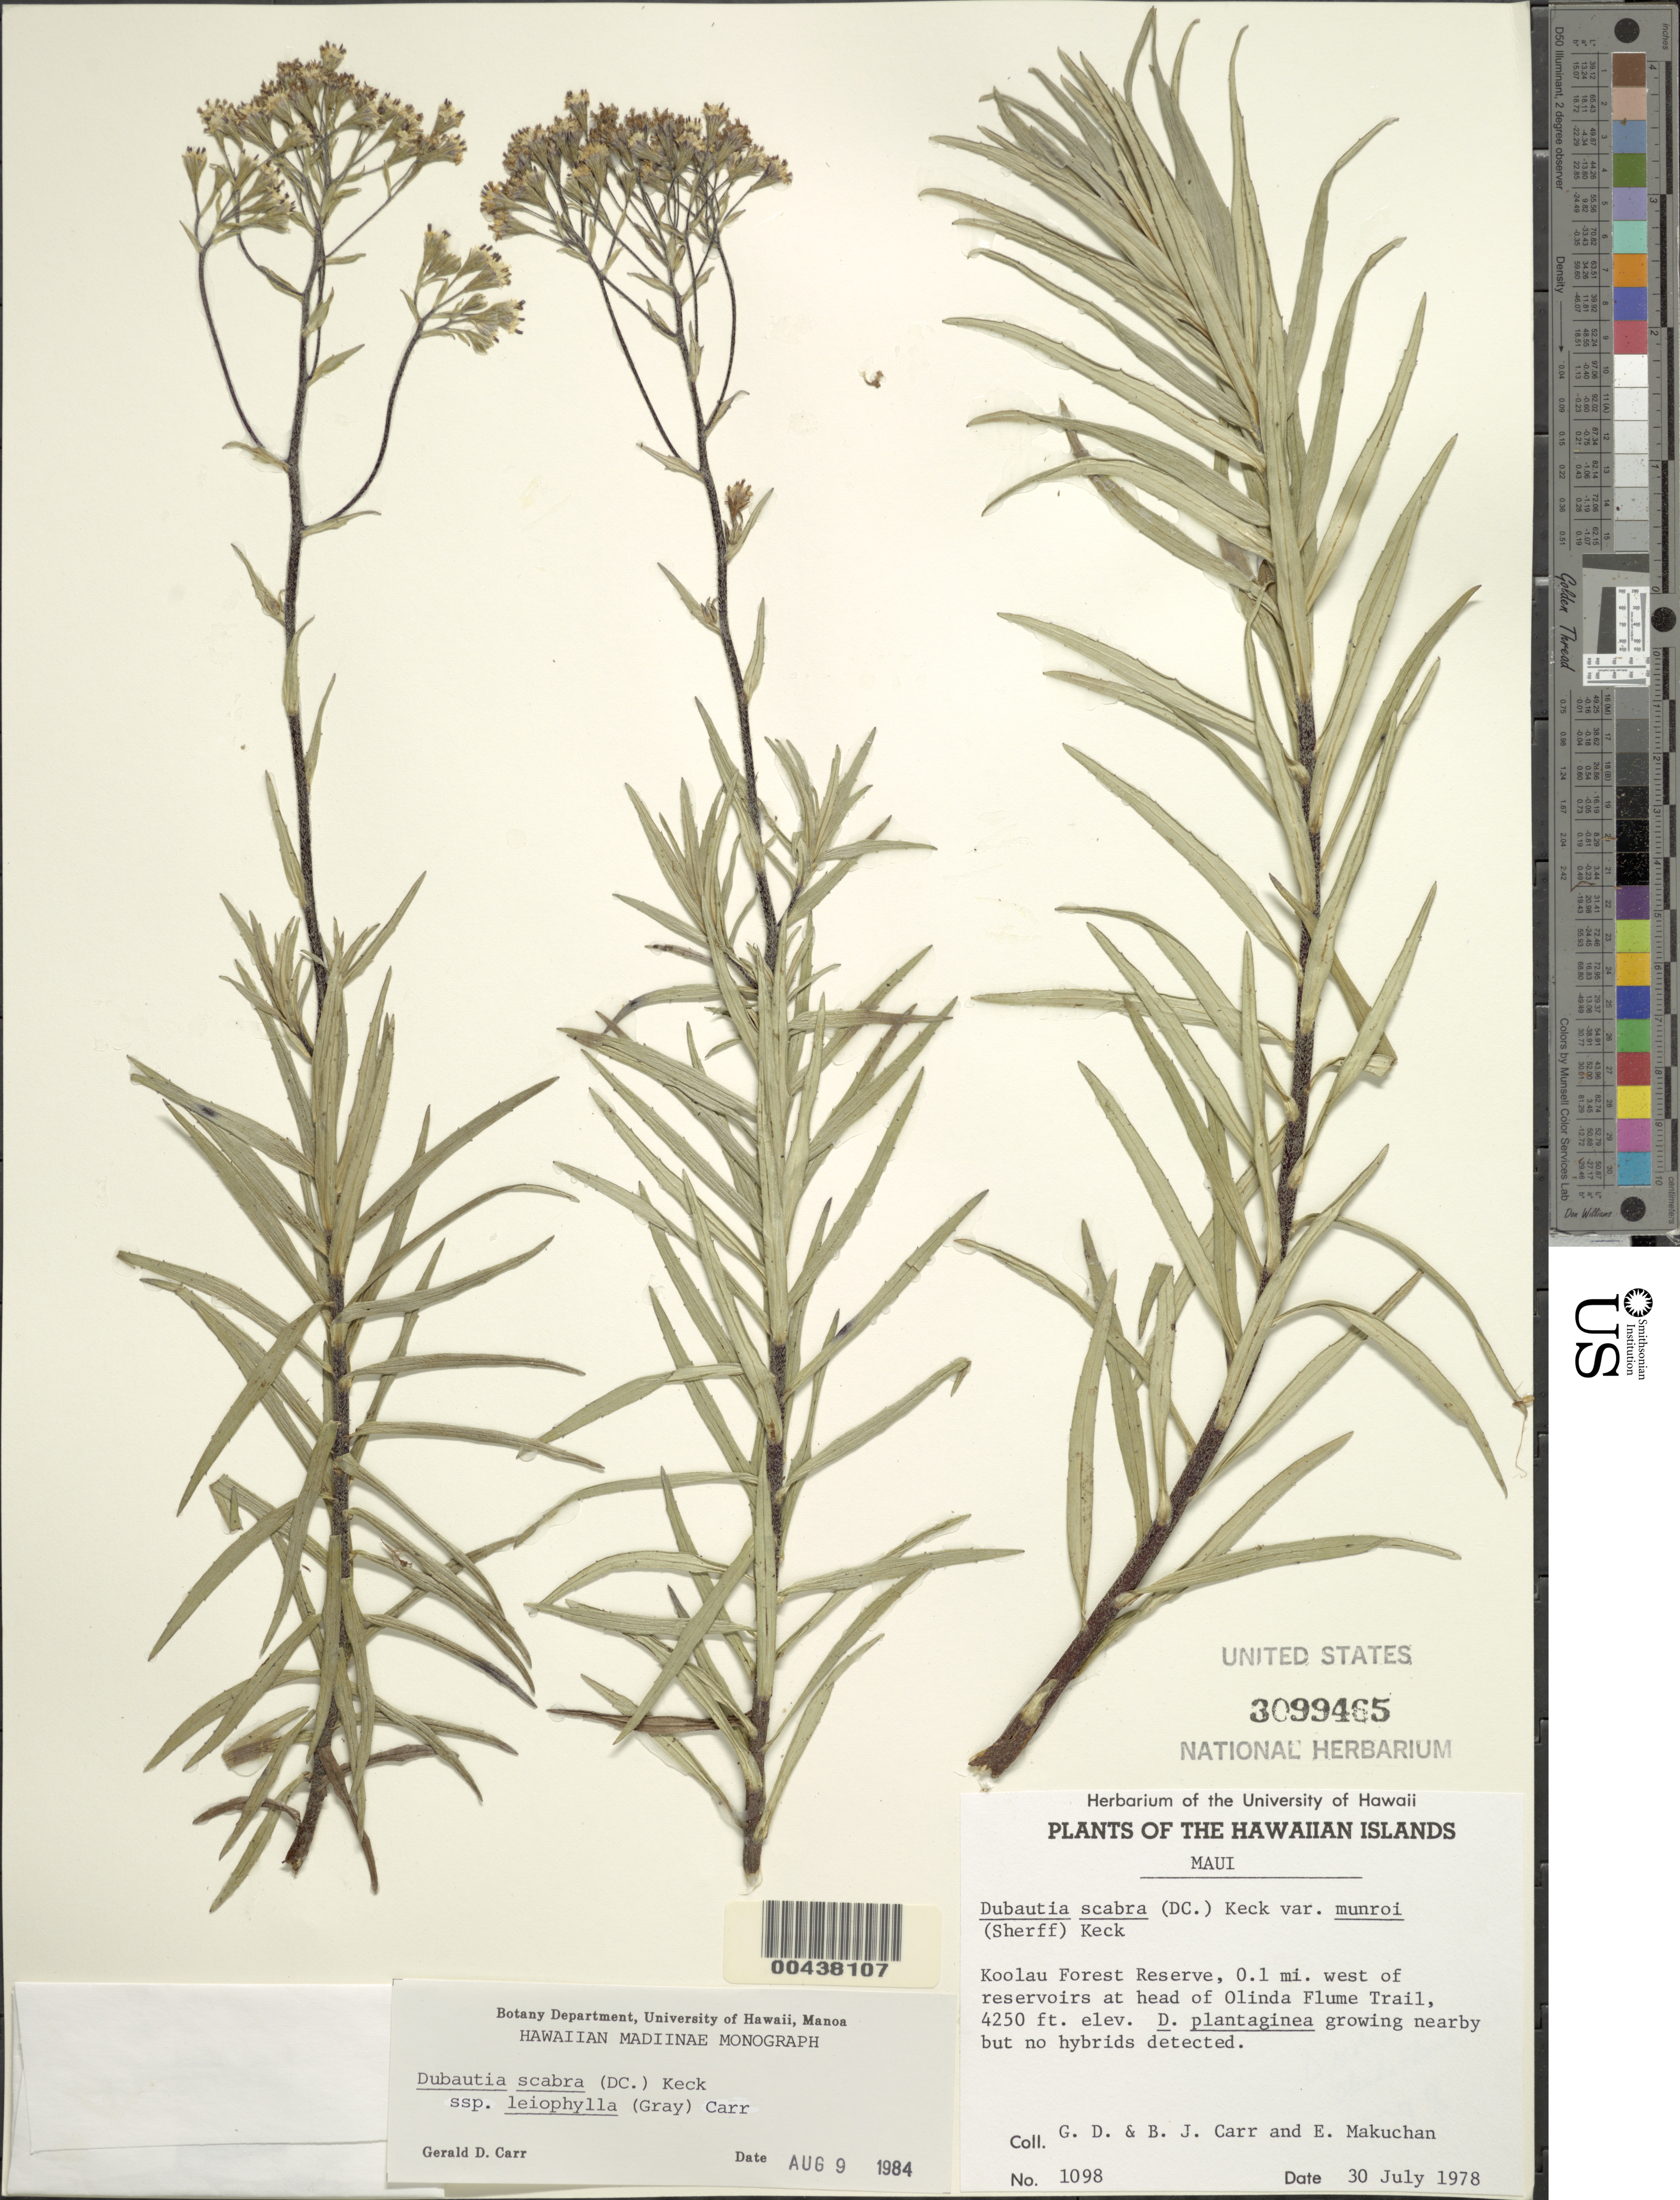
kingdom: Plantae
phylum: Tracheophyta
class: Magnoliopsida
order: Asterales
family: Asteraceae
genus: Dubautia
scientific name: Dubautia scabra subsp. leiophylla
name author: (A. Gray) G.D. Carr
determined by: Carr, G. D.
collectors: G. D. Carr, B. Carr & E. Makuchan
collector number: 1098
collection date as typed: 30 Jul 1978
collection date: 1978-07-30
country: United States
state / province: Hawaii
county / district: Maui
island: Maui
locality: Koolau Forest Reserve, 0.1 mi W of reservoirs at head of Olinda Flume Trail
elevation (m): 1295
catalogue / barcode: US 3099465